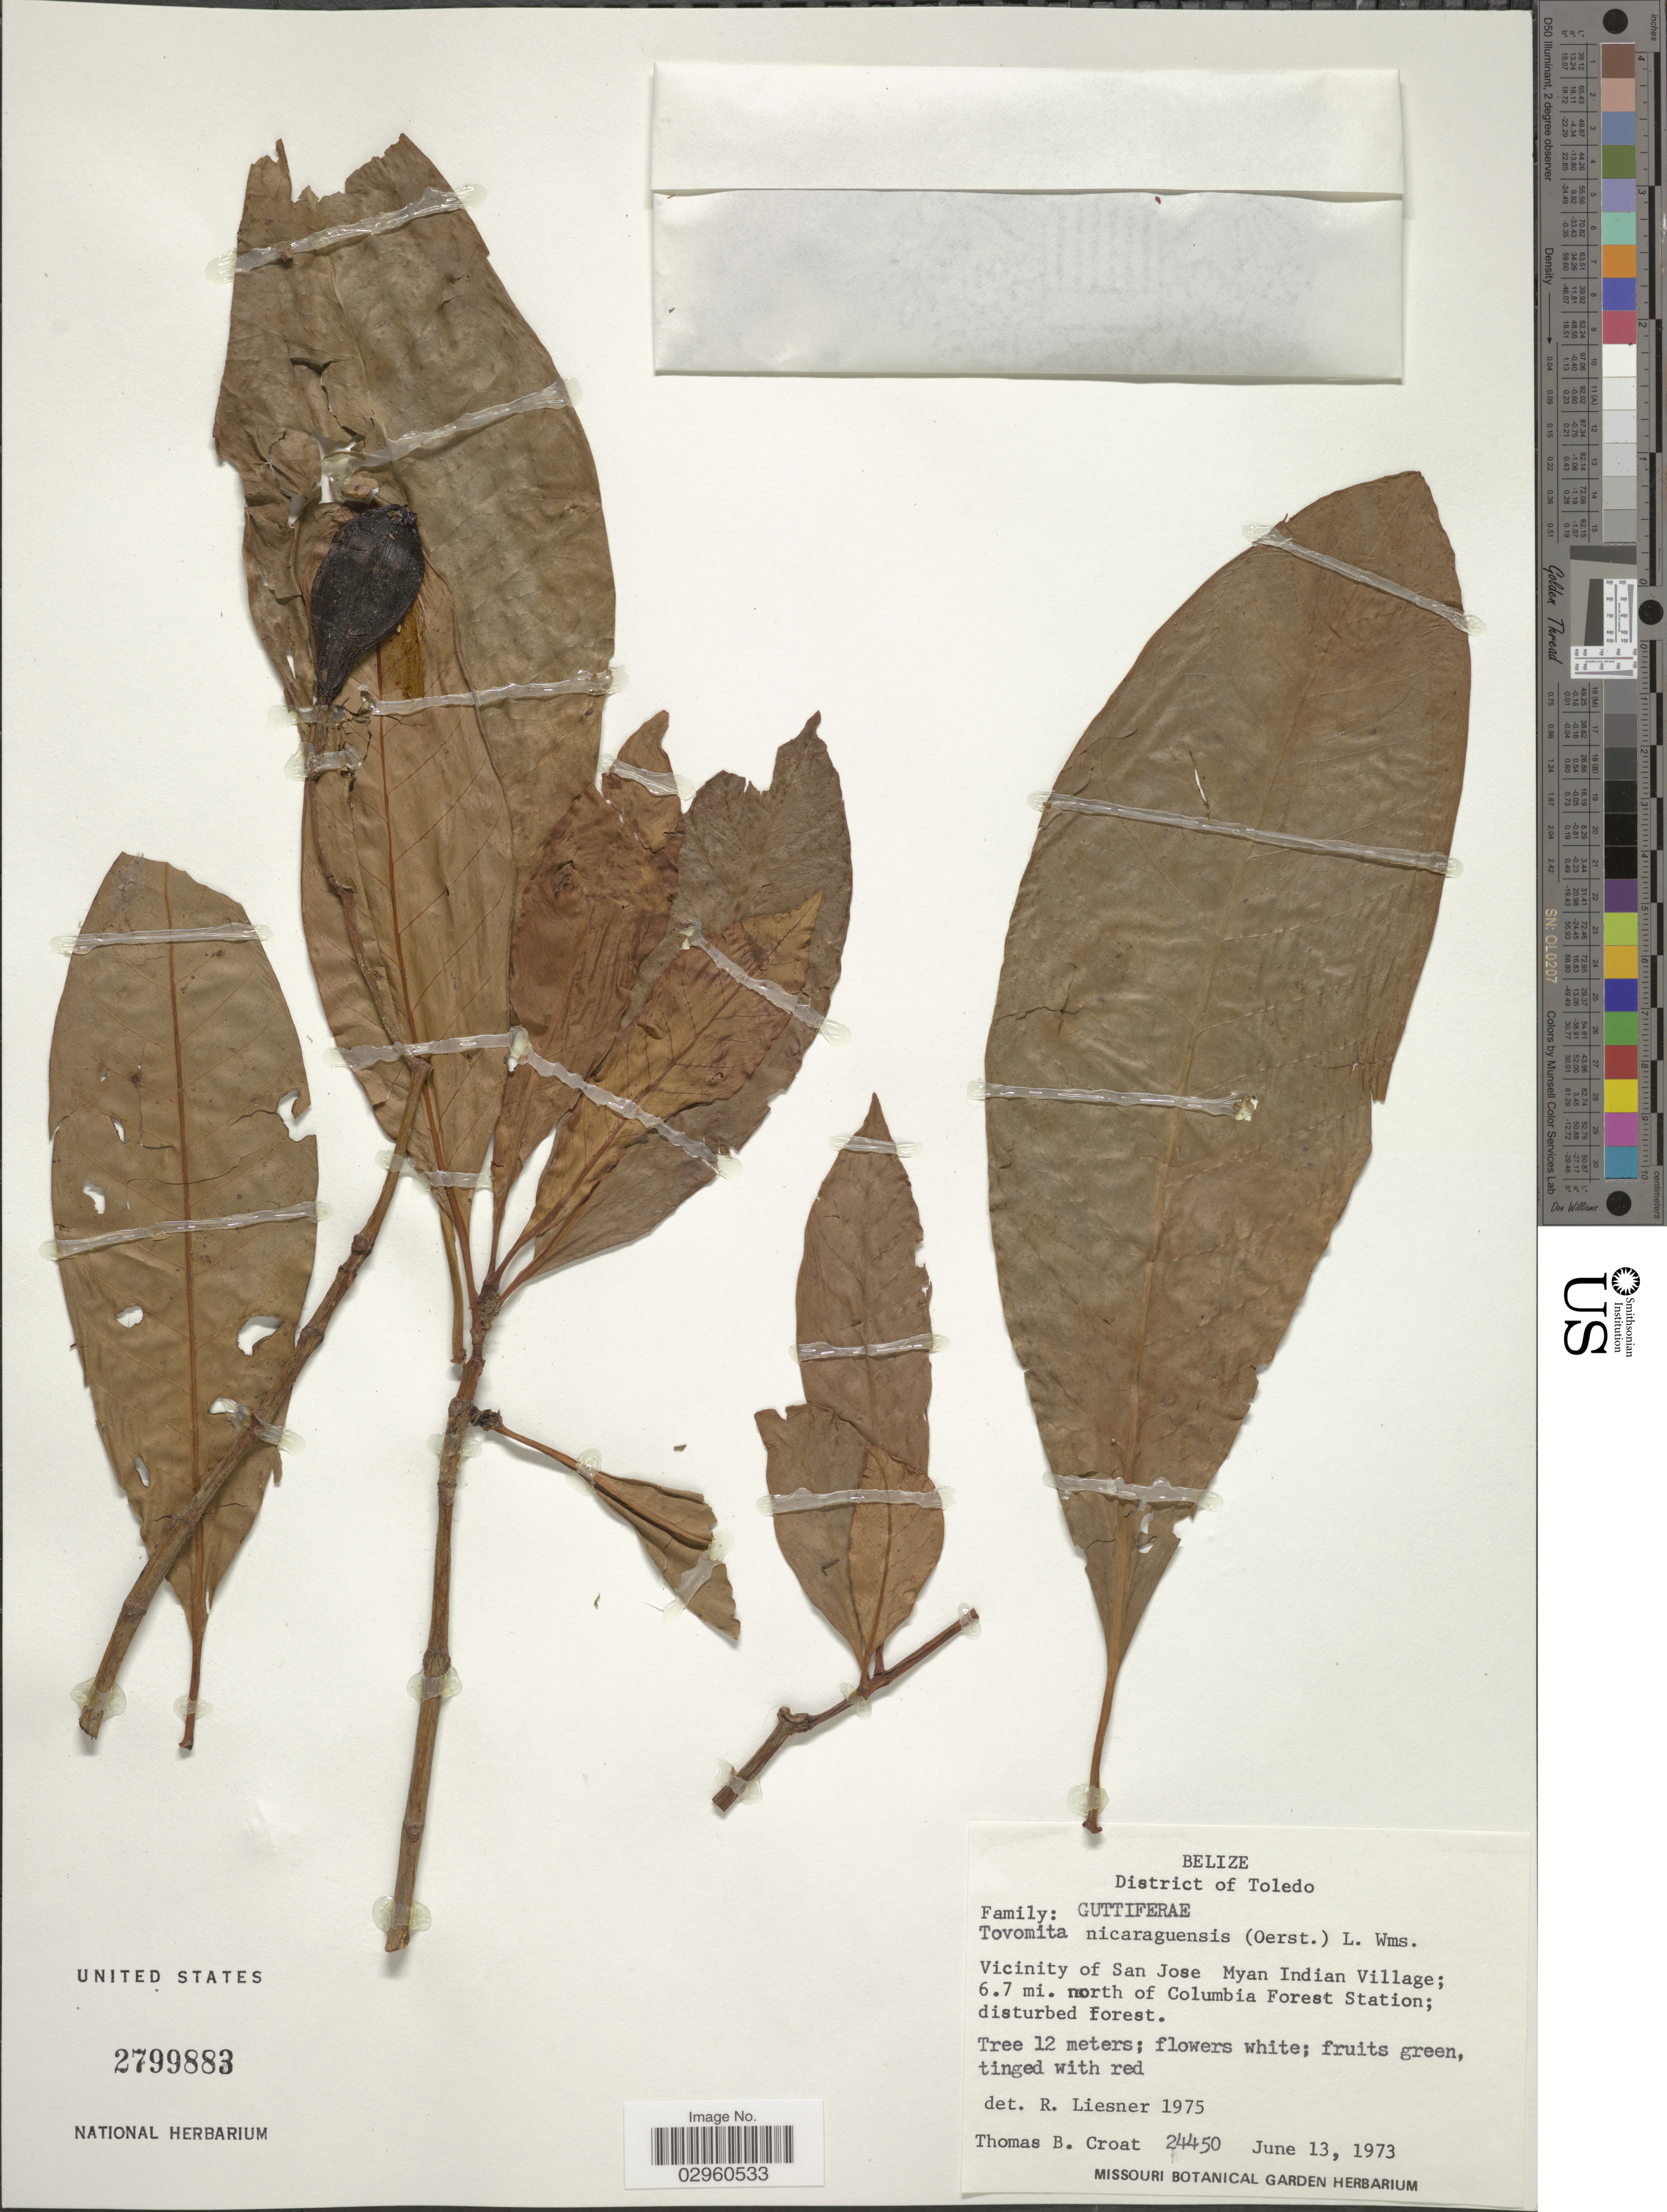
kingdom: Plantae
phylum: Tracheophyta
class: Magnoliopsida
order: Malpighiales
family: Clusiaceae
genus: Chrysochlamys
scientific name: Chrysochlamys nicaraguensis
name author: (Oerst. et al.) Hemsl.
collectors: T. B. Croat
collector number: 24450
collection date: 1973-06-13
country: Belize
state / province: Toledo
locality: District of Toledo. Vicinity of San Jose Myan Indian Village; 6.7 mi. north of Columbia Forest Station.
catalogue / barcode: US 2799883